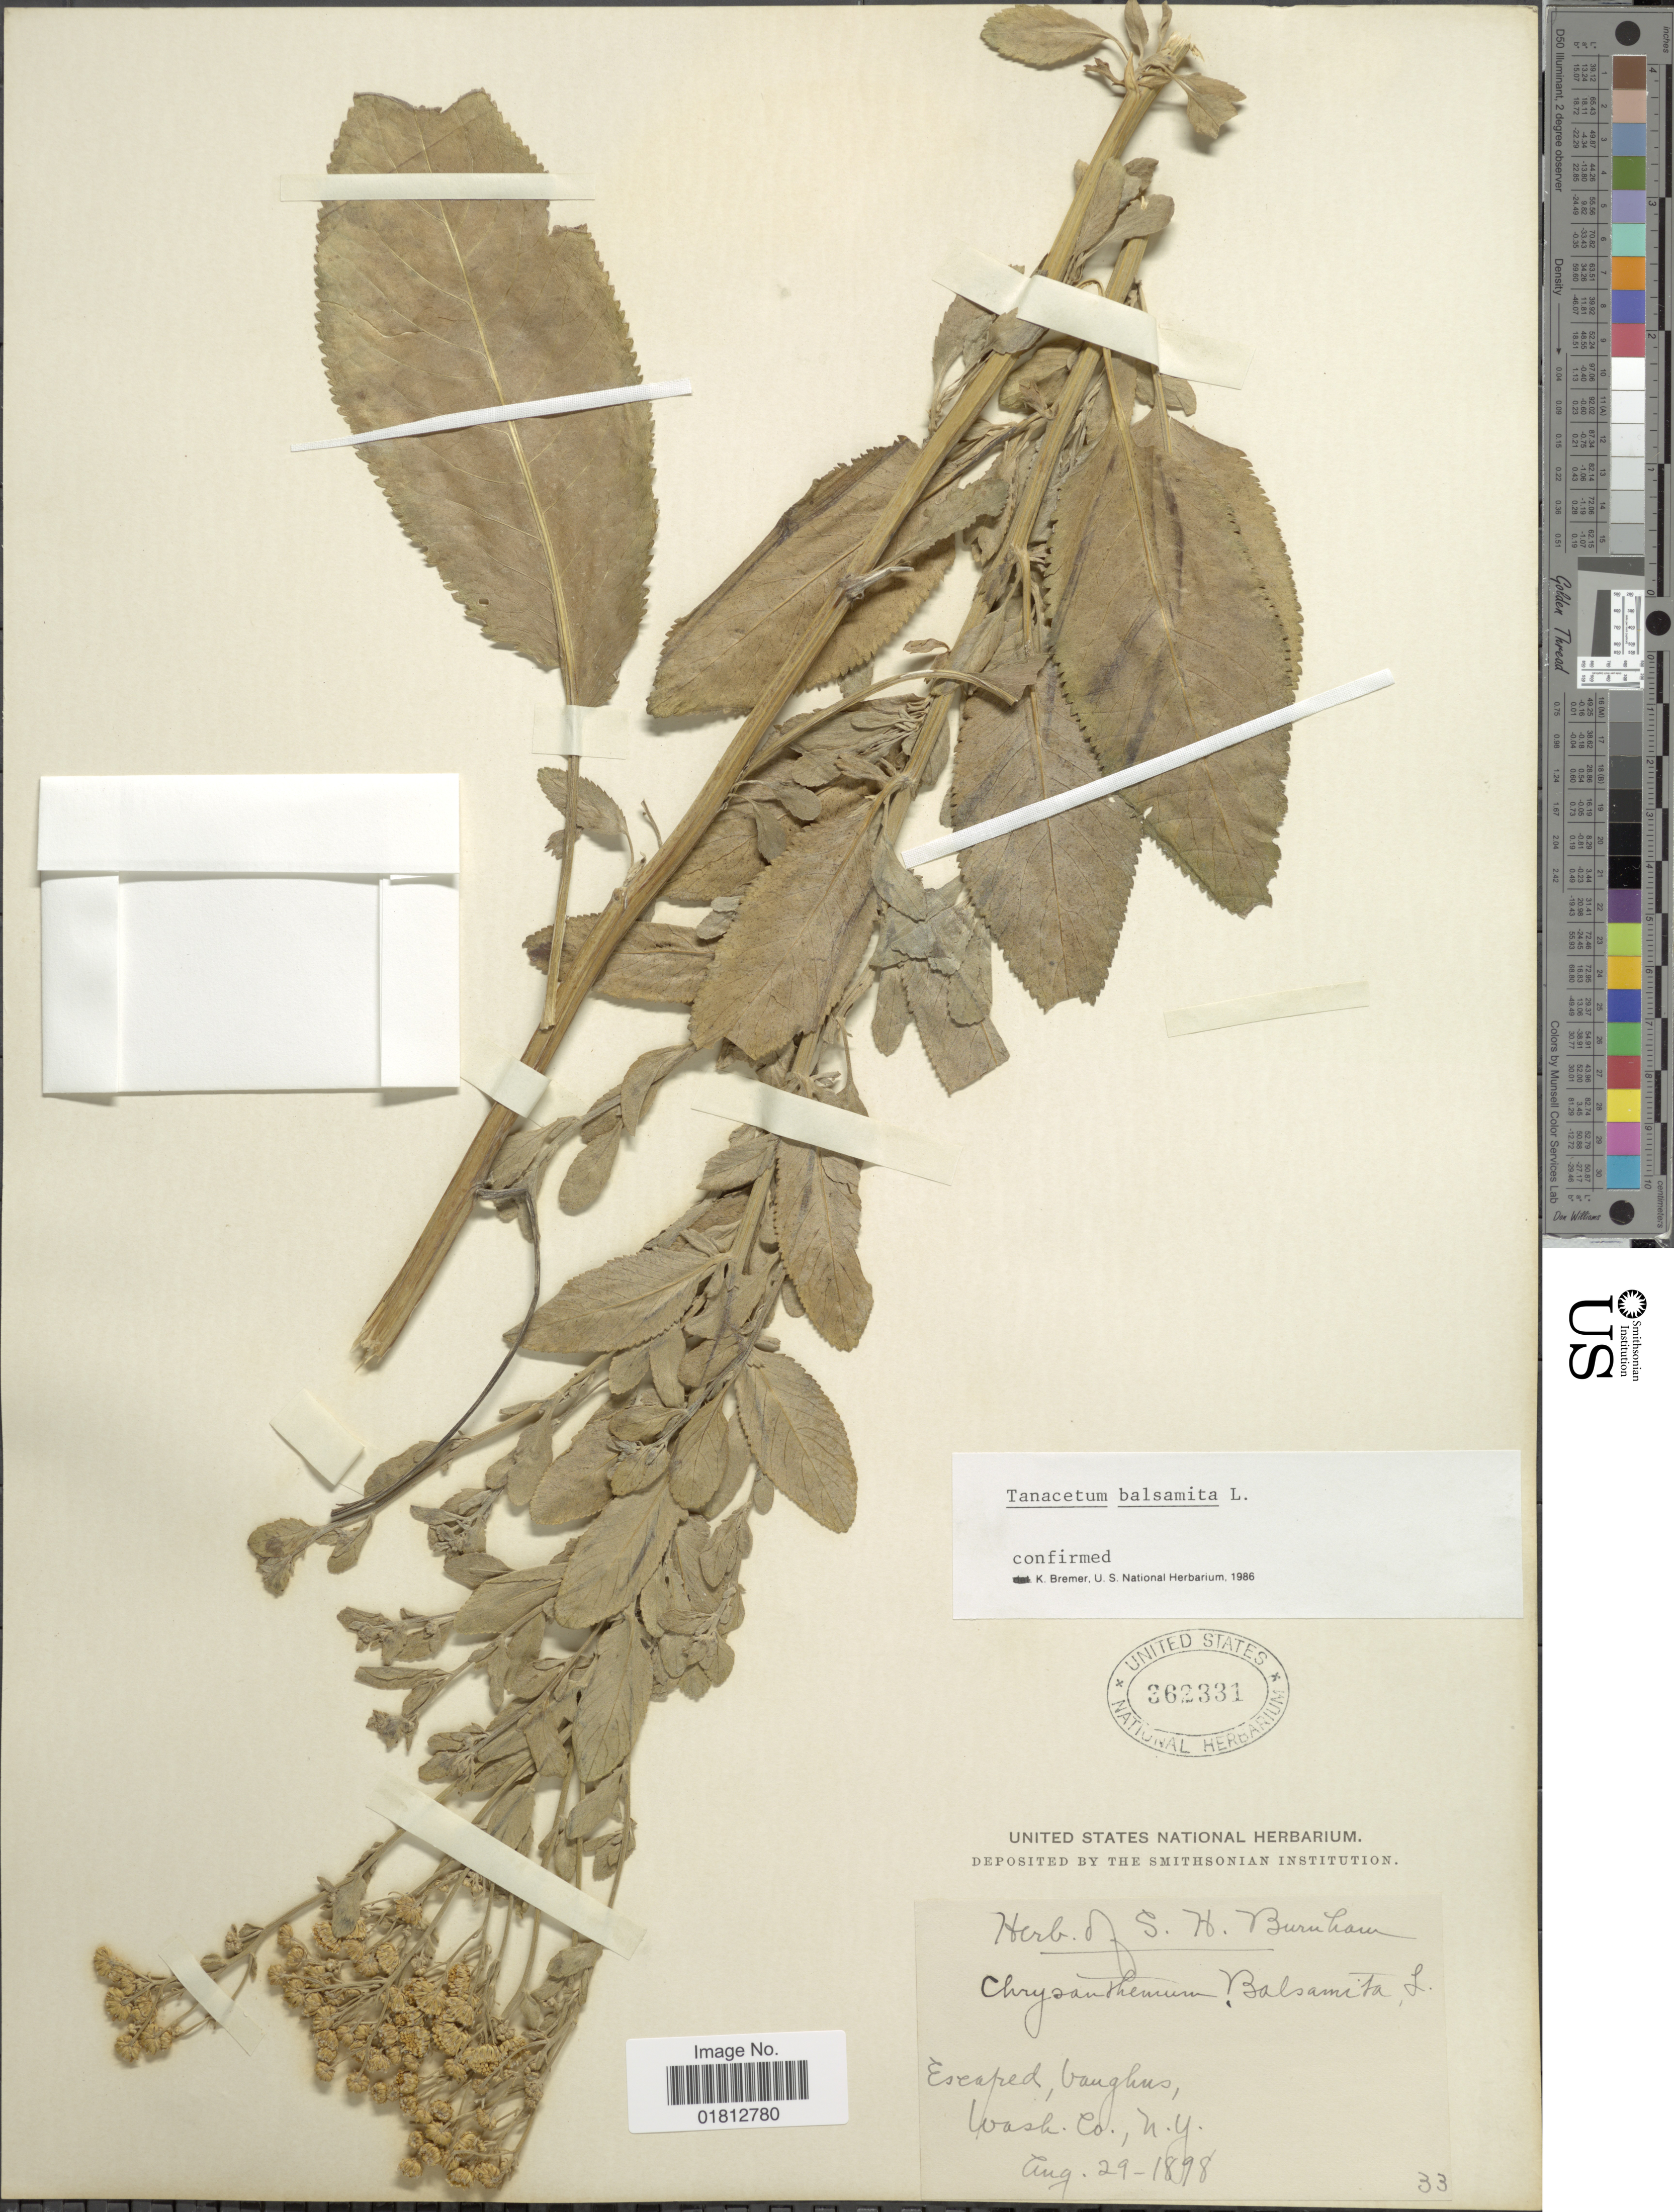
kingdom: Plantae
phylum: Tracheophyta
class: Magnoliopsida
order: Asterales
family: Asteraceae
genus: Tanacetum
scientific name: Tanacetum balsamita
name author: L.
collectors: ex herb. S.H. Burnham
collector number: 33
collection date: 1898-08-29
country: United States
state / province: New York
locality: Wash. Co., N. Y.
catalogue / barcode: US 362331